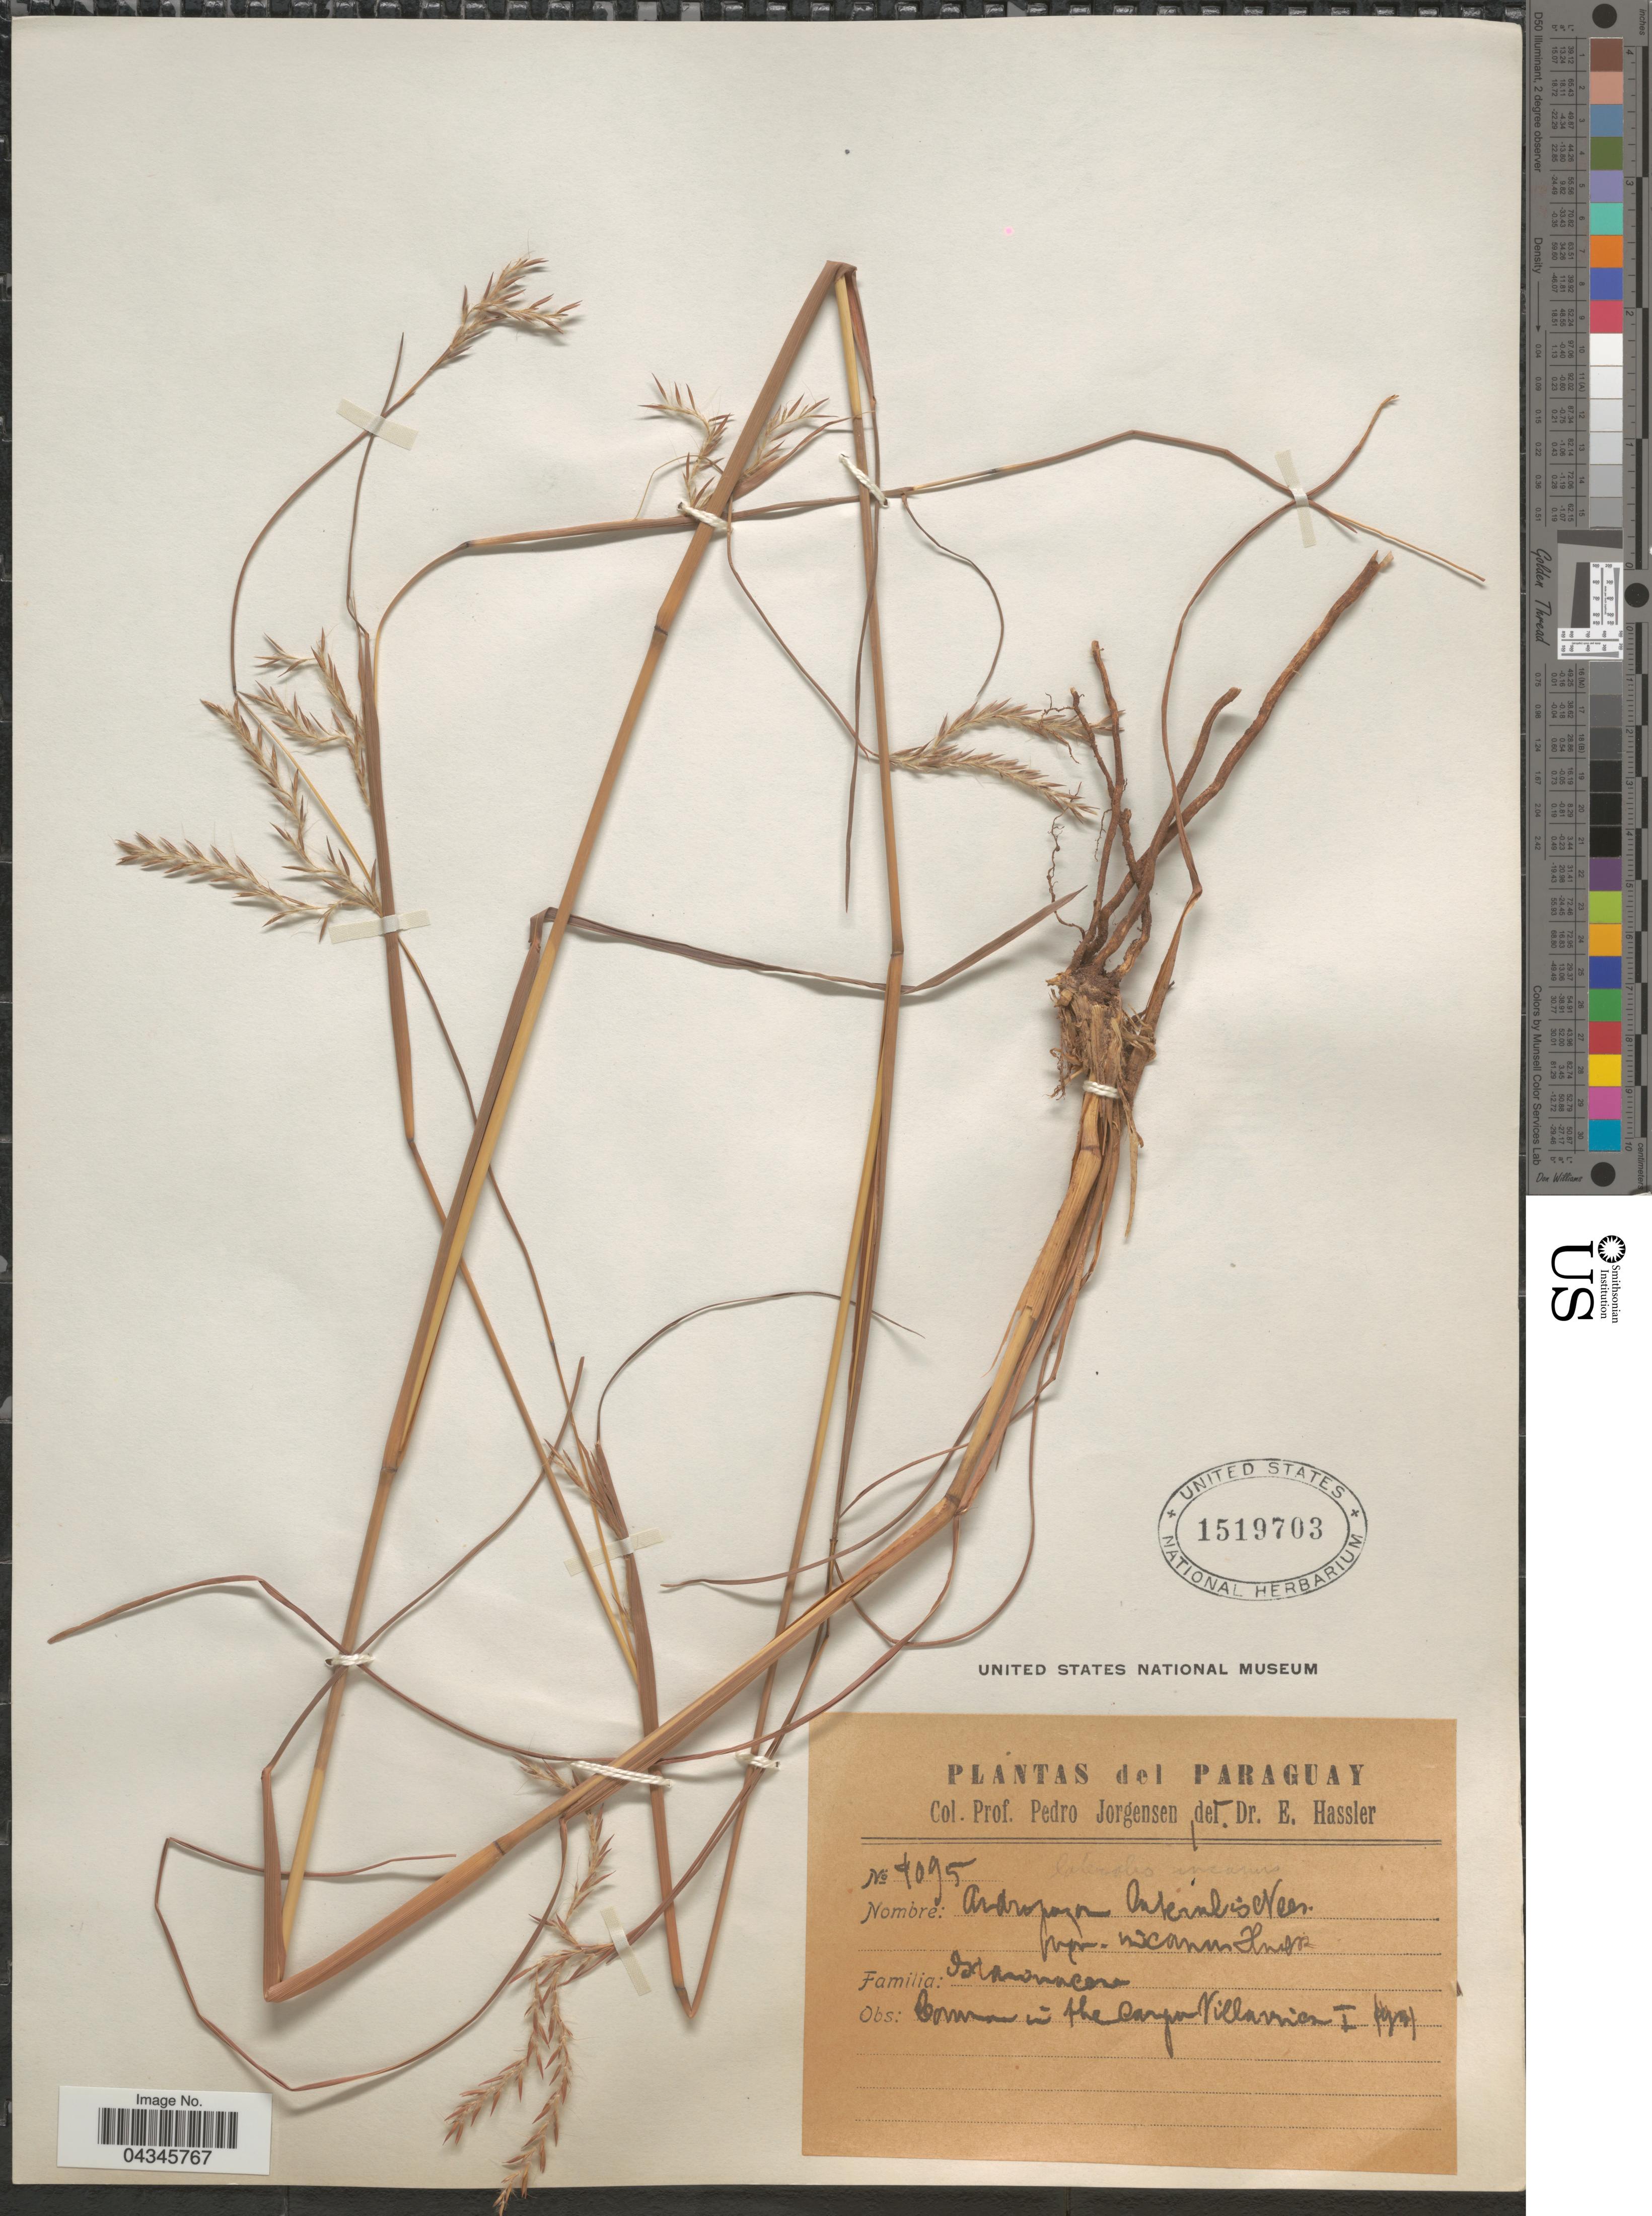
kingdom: Plantae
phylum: Tracheophyta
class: Liliopsida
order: Poales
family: Poaceae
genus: Andropogon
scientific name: Andropogon lateralis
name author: Nees in Mart.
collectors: P. Jörgensen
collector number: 7095*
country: Paraguay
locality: Villarrica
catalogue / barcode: US 1519703